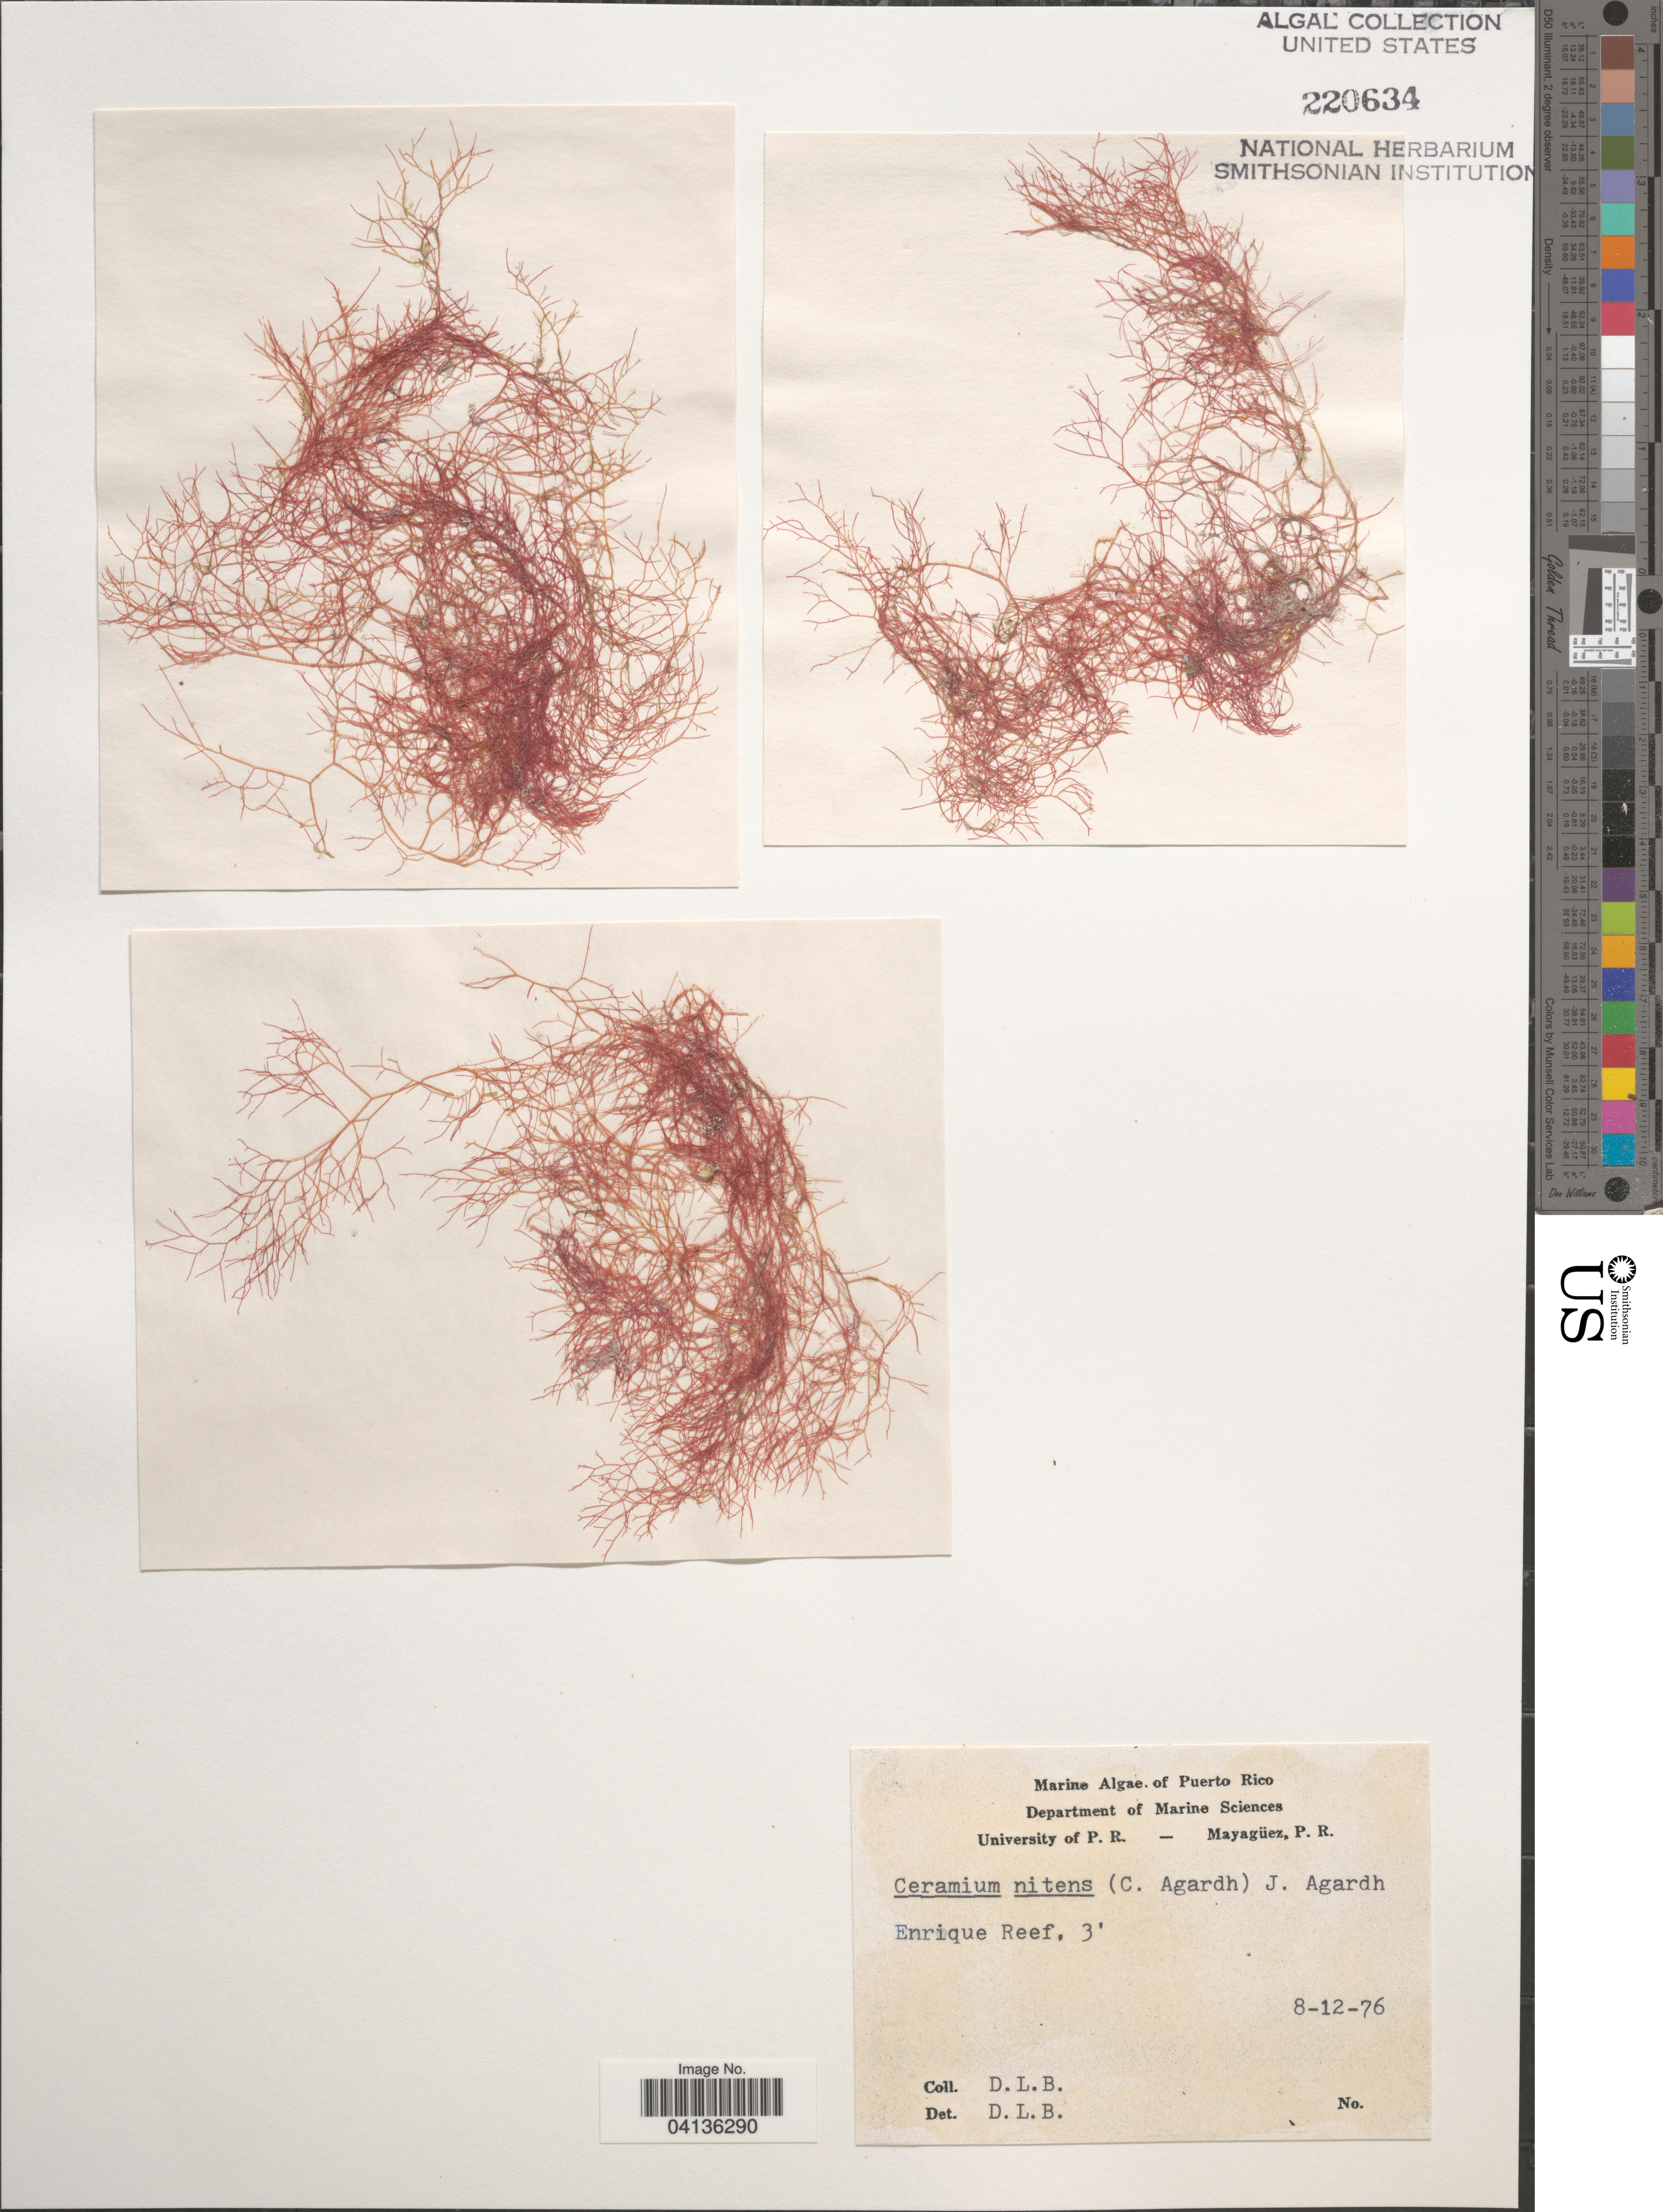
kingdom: Plantae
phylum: Rhodophyta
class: Florideophyceae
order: Ceramiales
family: Ceramiaceae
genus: Ceramium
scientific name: Ceramium nitens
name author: (C. Agardh) J. Agardh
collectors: D. L. B.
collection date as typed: Transcribed d/m/y: 8/12/76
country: Puerto Rico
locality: Enrique Reef.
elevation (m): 1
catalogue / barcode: US 220634